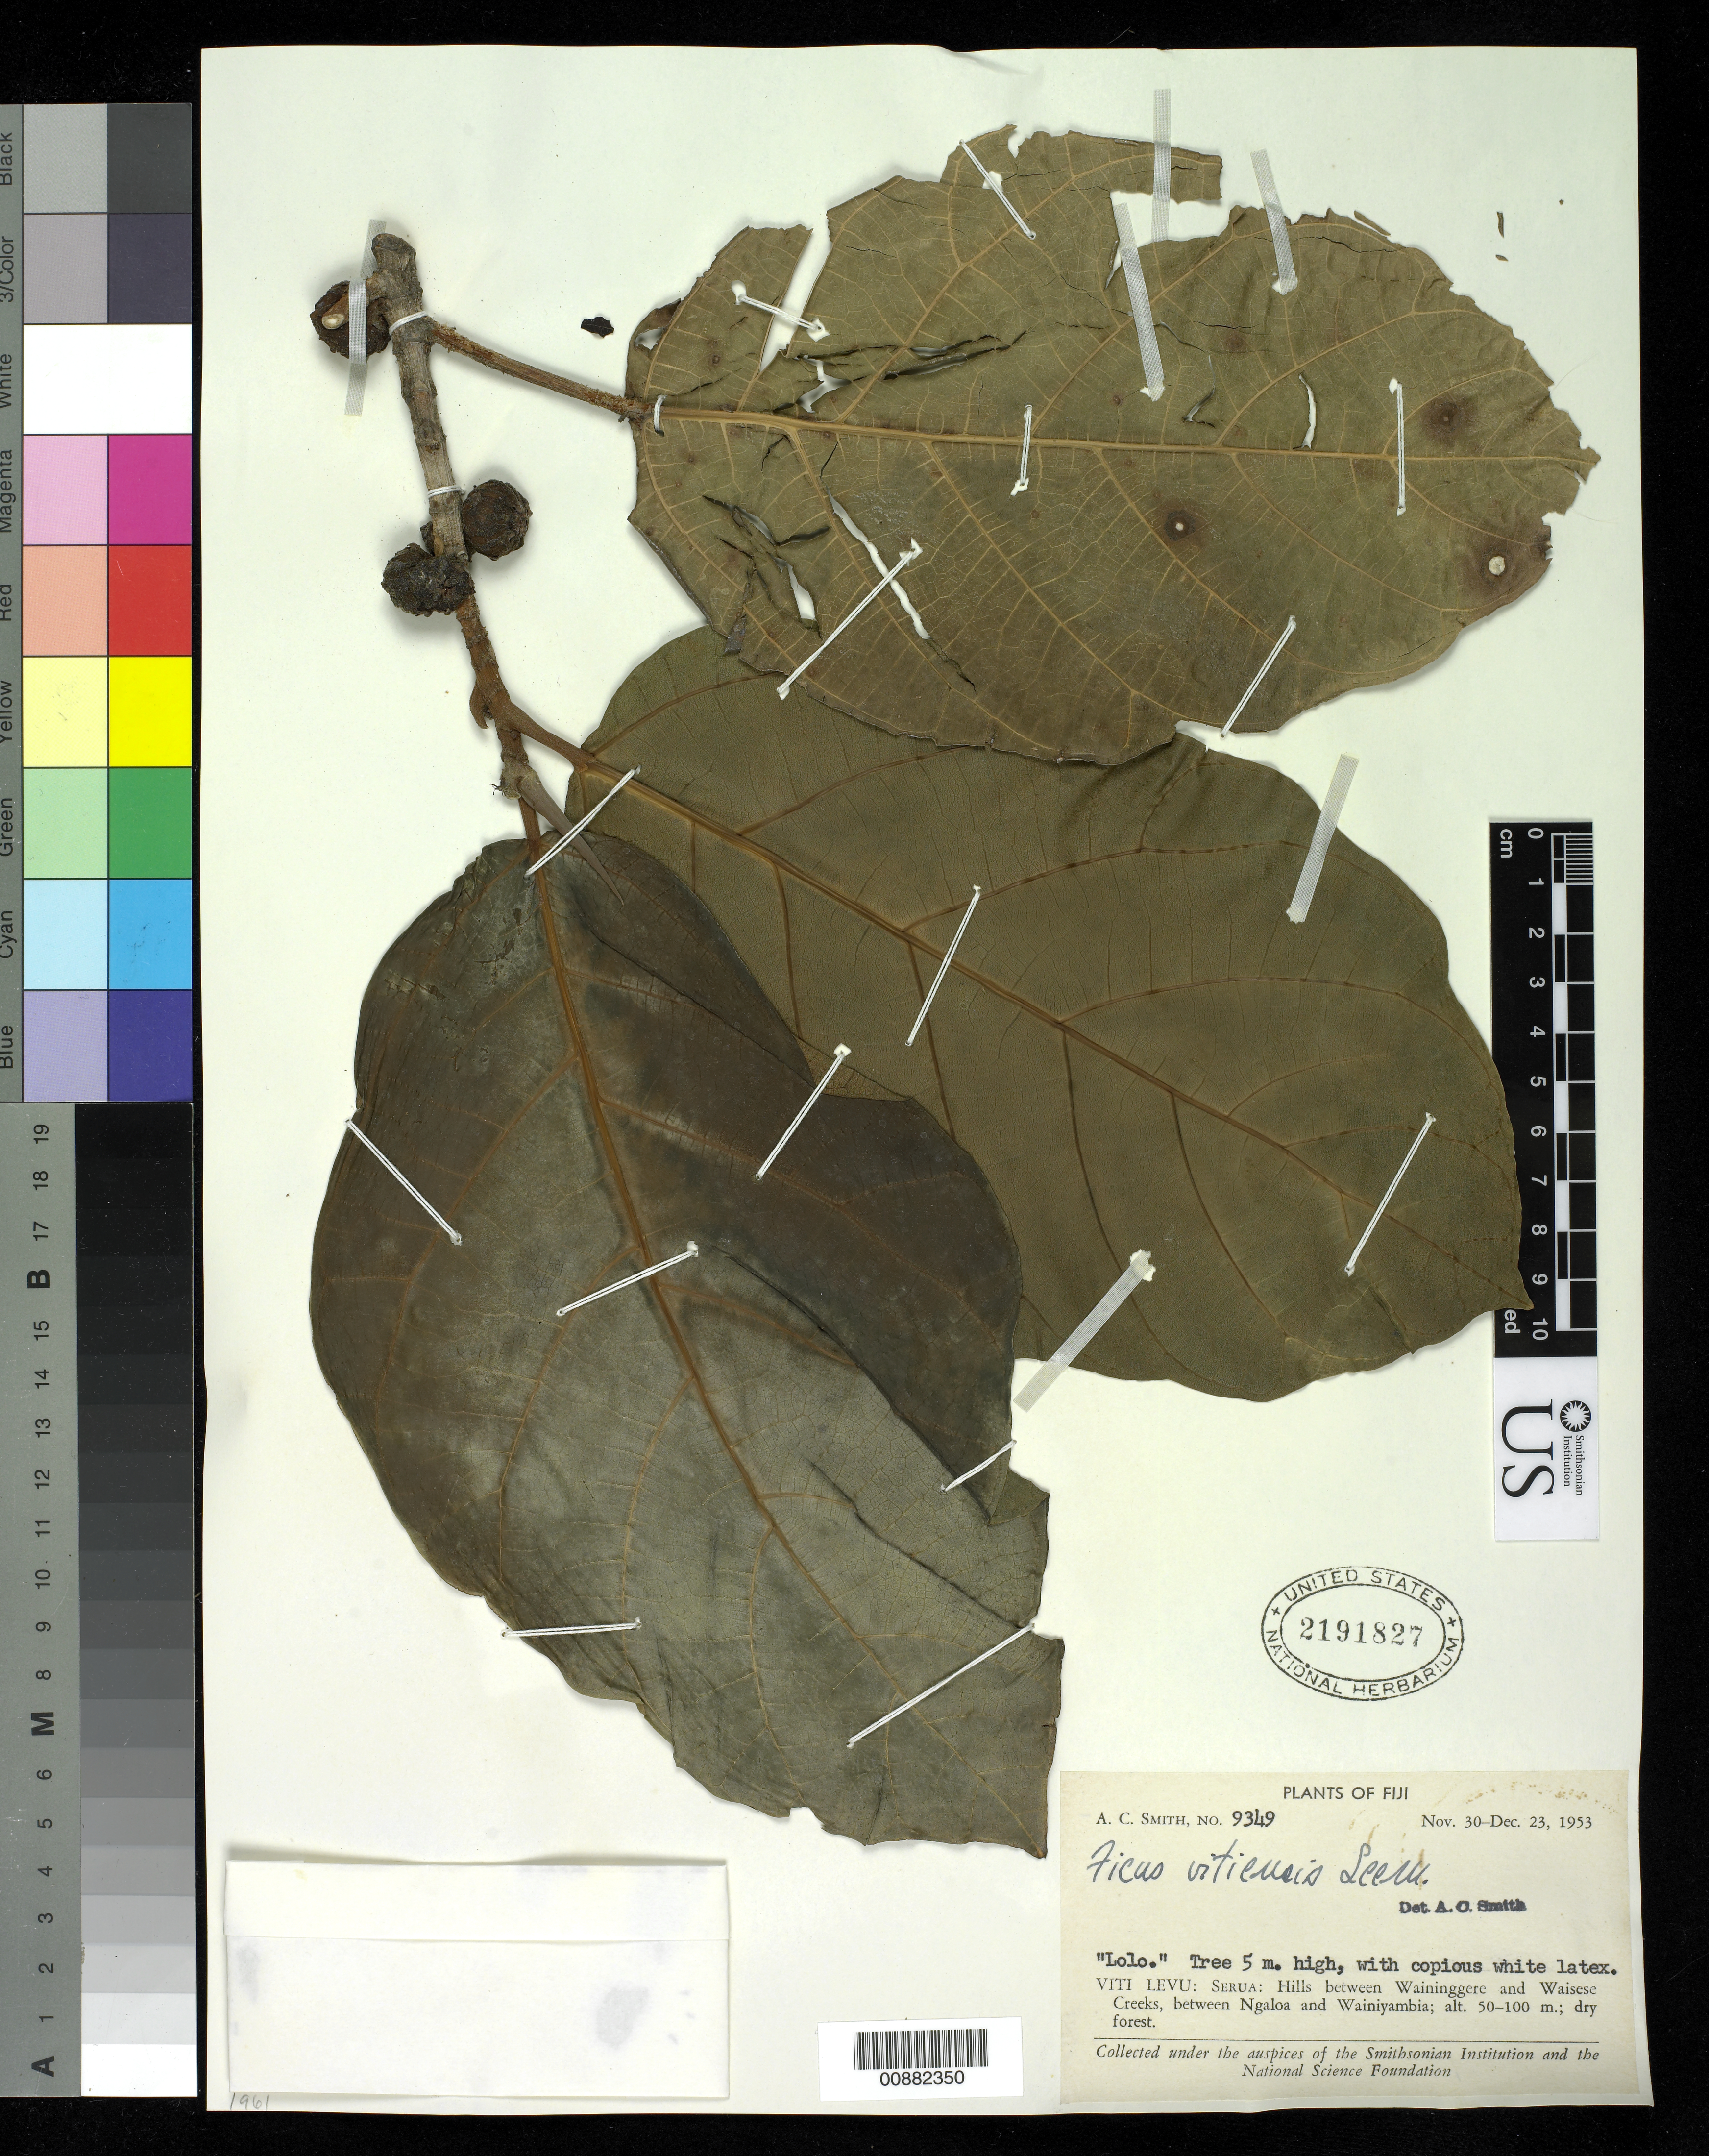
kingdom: Plantae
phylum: Tracheophyta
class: Magnoliopsida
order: Rosales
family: Moraceae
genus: Ficus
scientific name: Ficus vitiensis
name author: Seem.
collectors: C. A. Smith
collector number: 9349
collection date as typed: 30 Nov 1953 to 23 Dec 1953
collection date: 1953-11-30/1953-12-23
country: Fiji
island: Vanua Levu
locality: Serua, Hills between Waininggere and Waisese Creeks, between Ngaloa and Wainiyambia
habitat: Dry forest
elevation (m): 50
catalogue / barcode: US 2191827